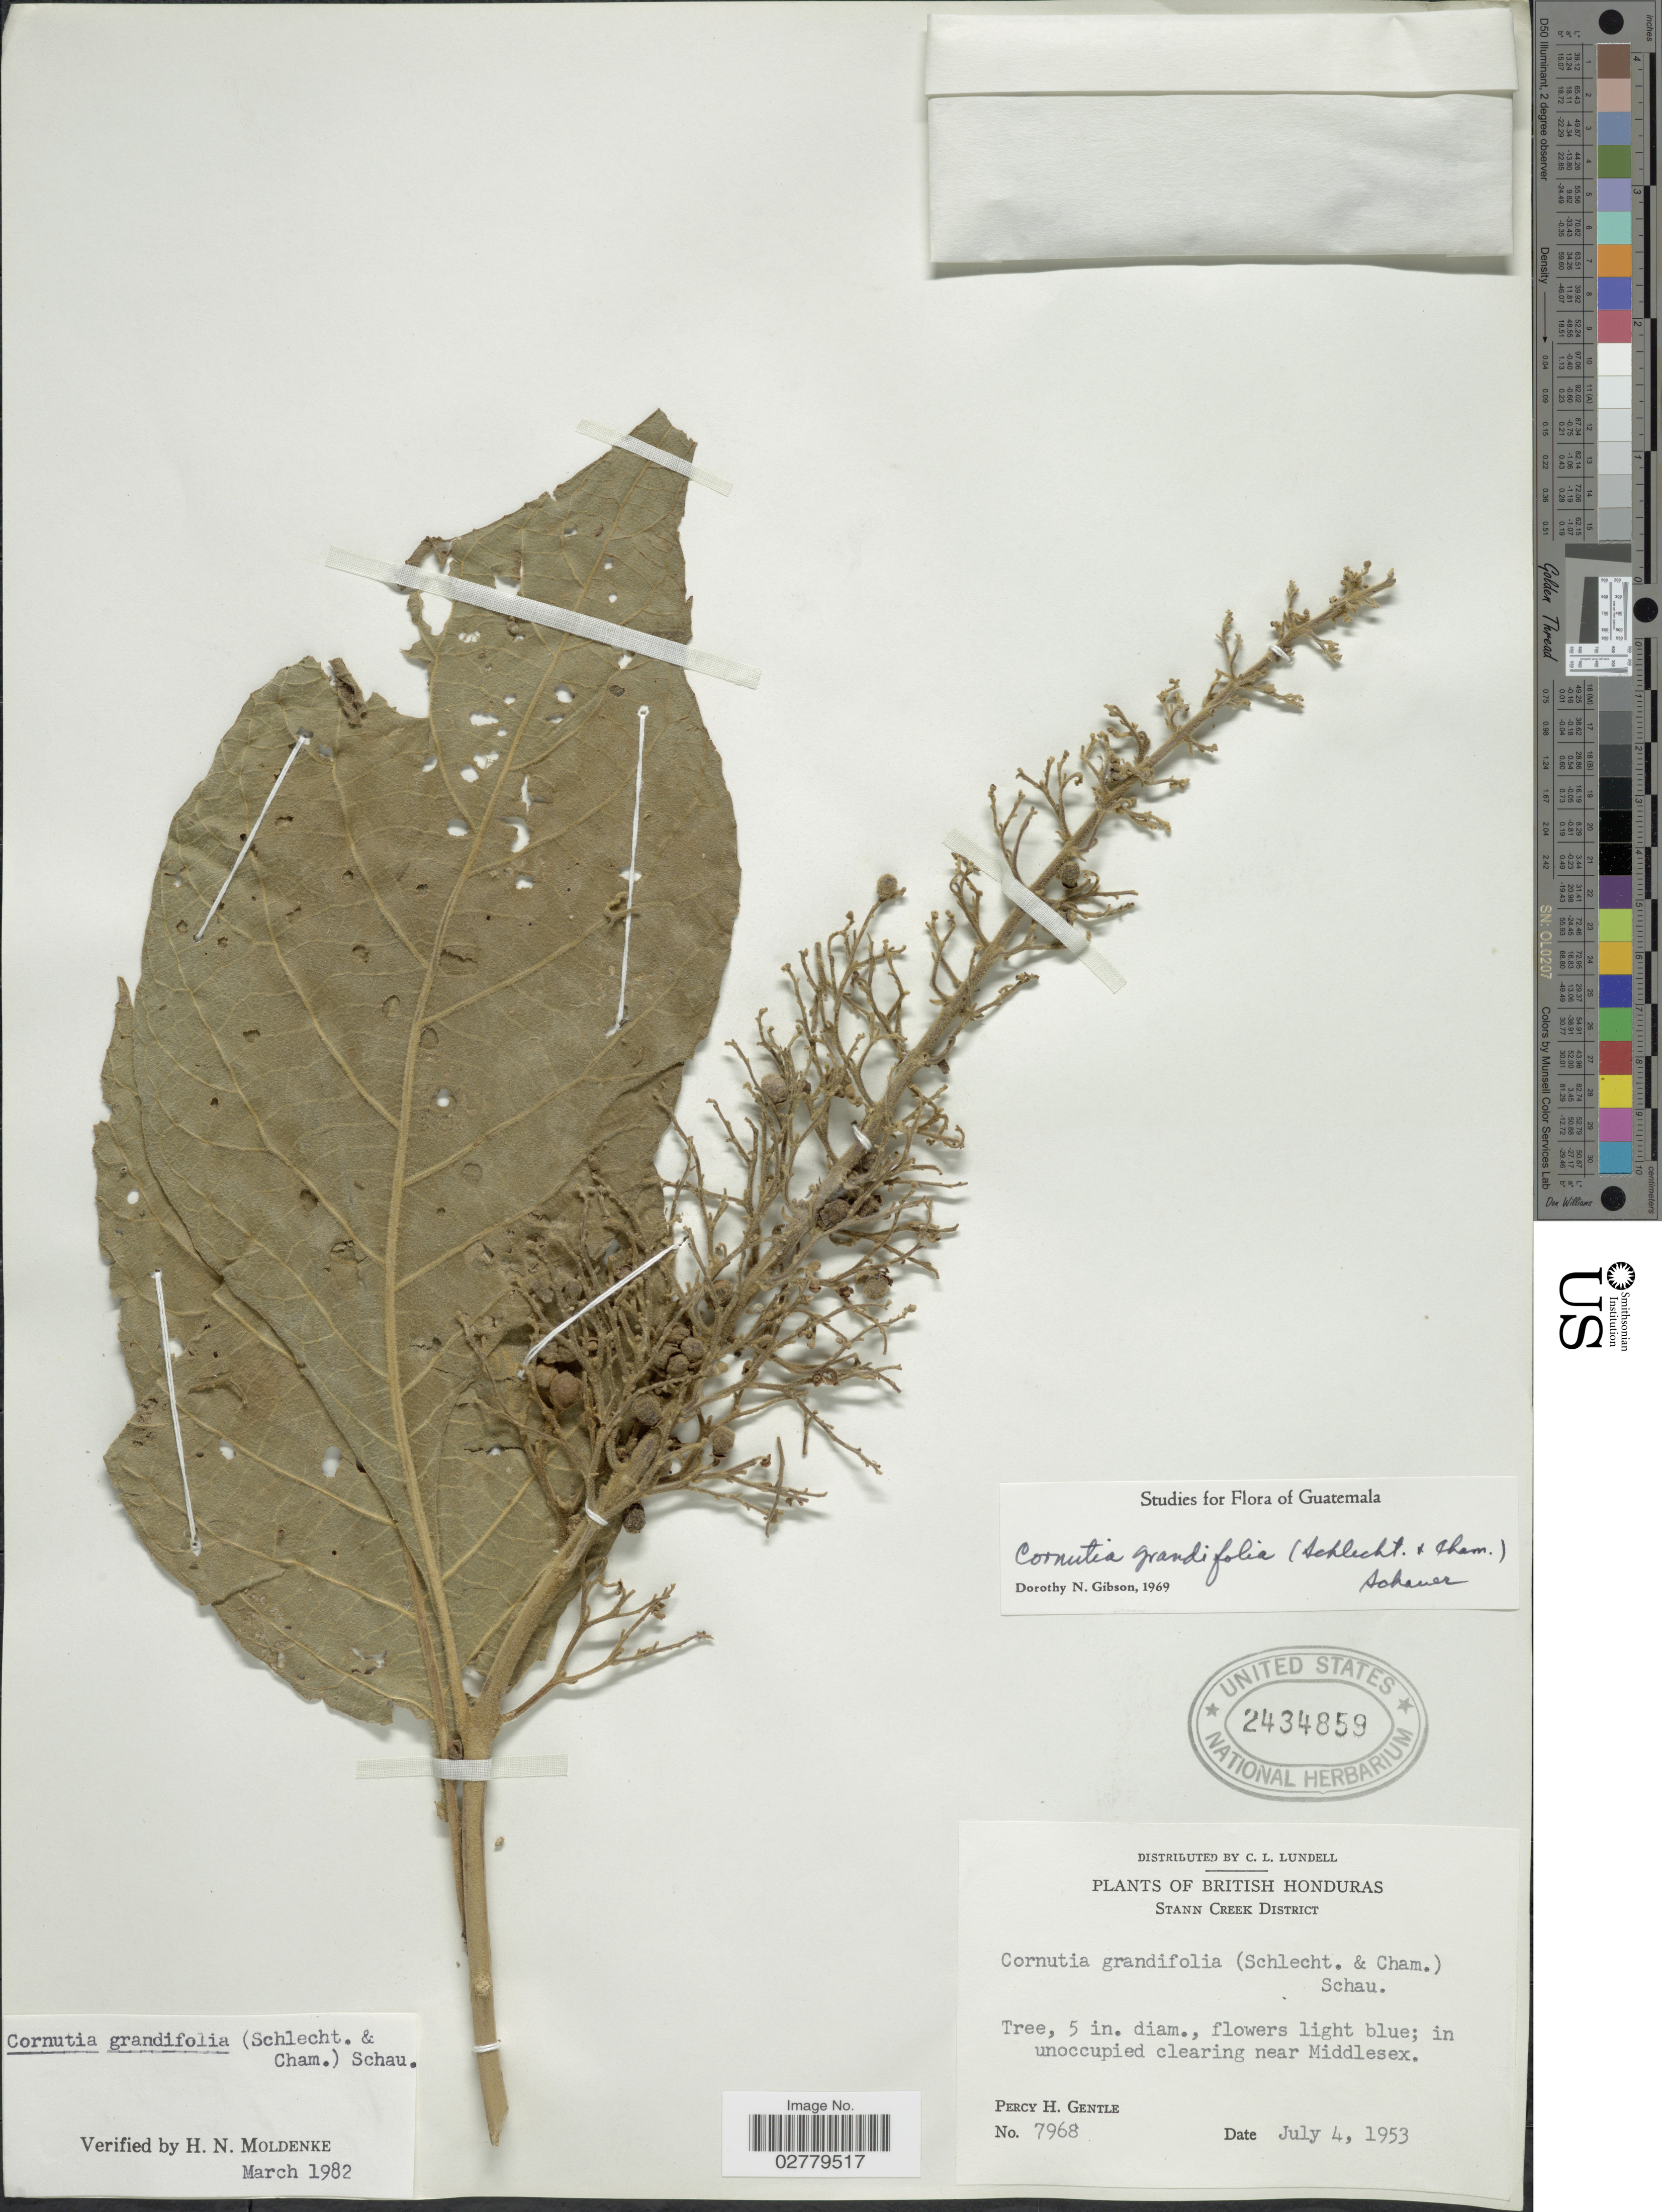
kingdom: Plantae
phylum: Tracheophyta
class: Magnoliopsida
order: Lamiales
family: Lamiaceae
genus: Cornutia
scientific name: Cornutia grandifolia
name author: (Cham. & Schltdl.) Schauer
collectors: P. H. Gentle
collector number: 7968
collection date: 1953-07-04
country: Belize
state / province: Stann Creek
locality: British Honduras. Stann Creek District. In unoccupied clearing near Middlesex.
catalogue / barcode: US 2434859